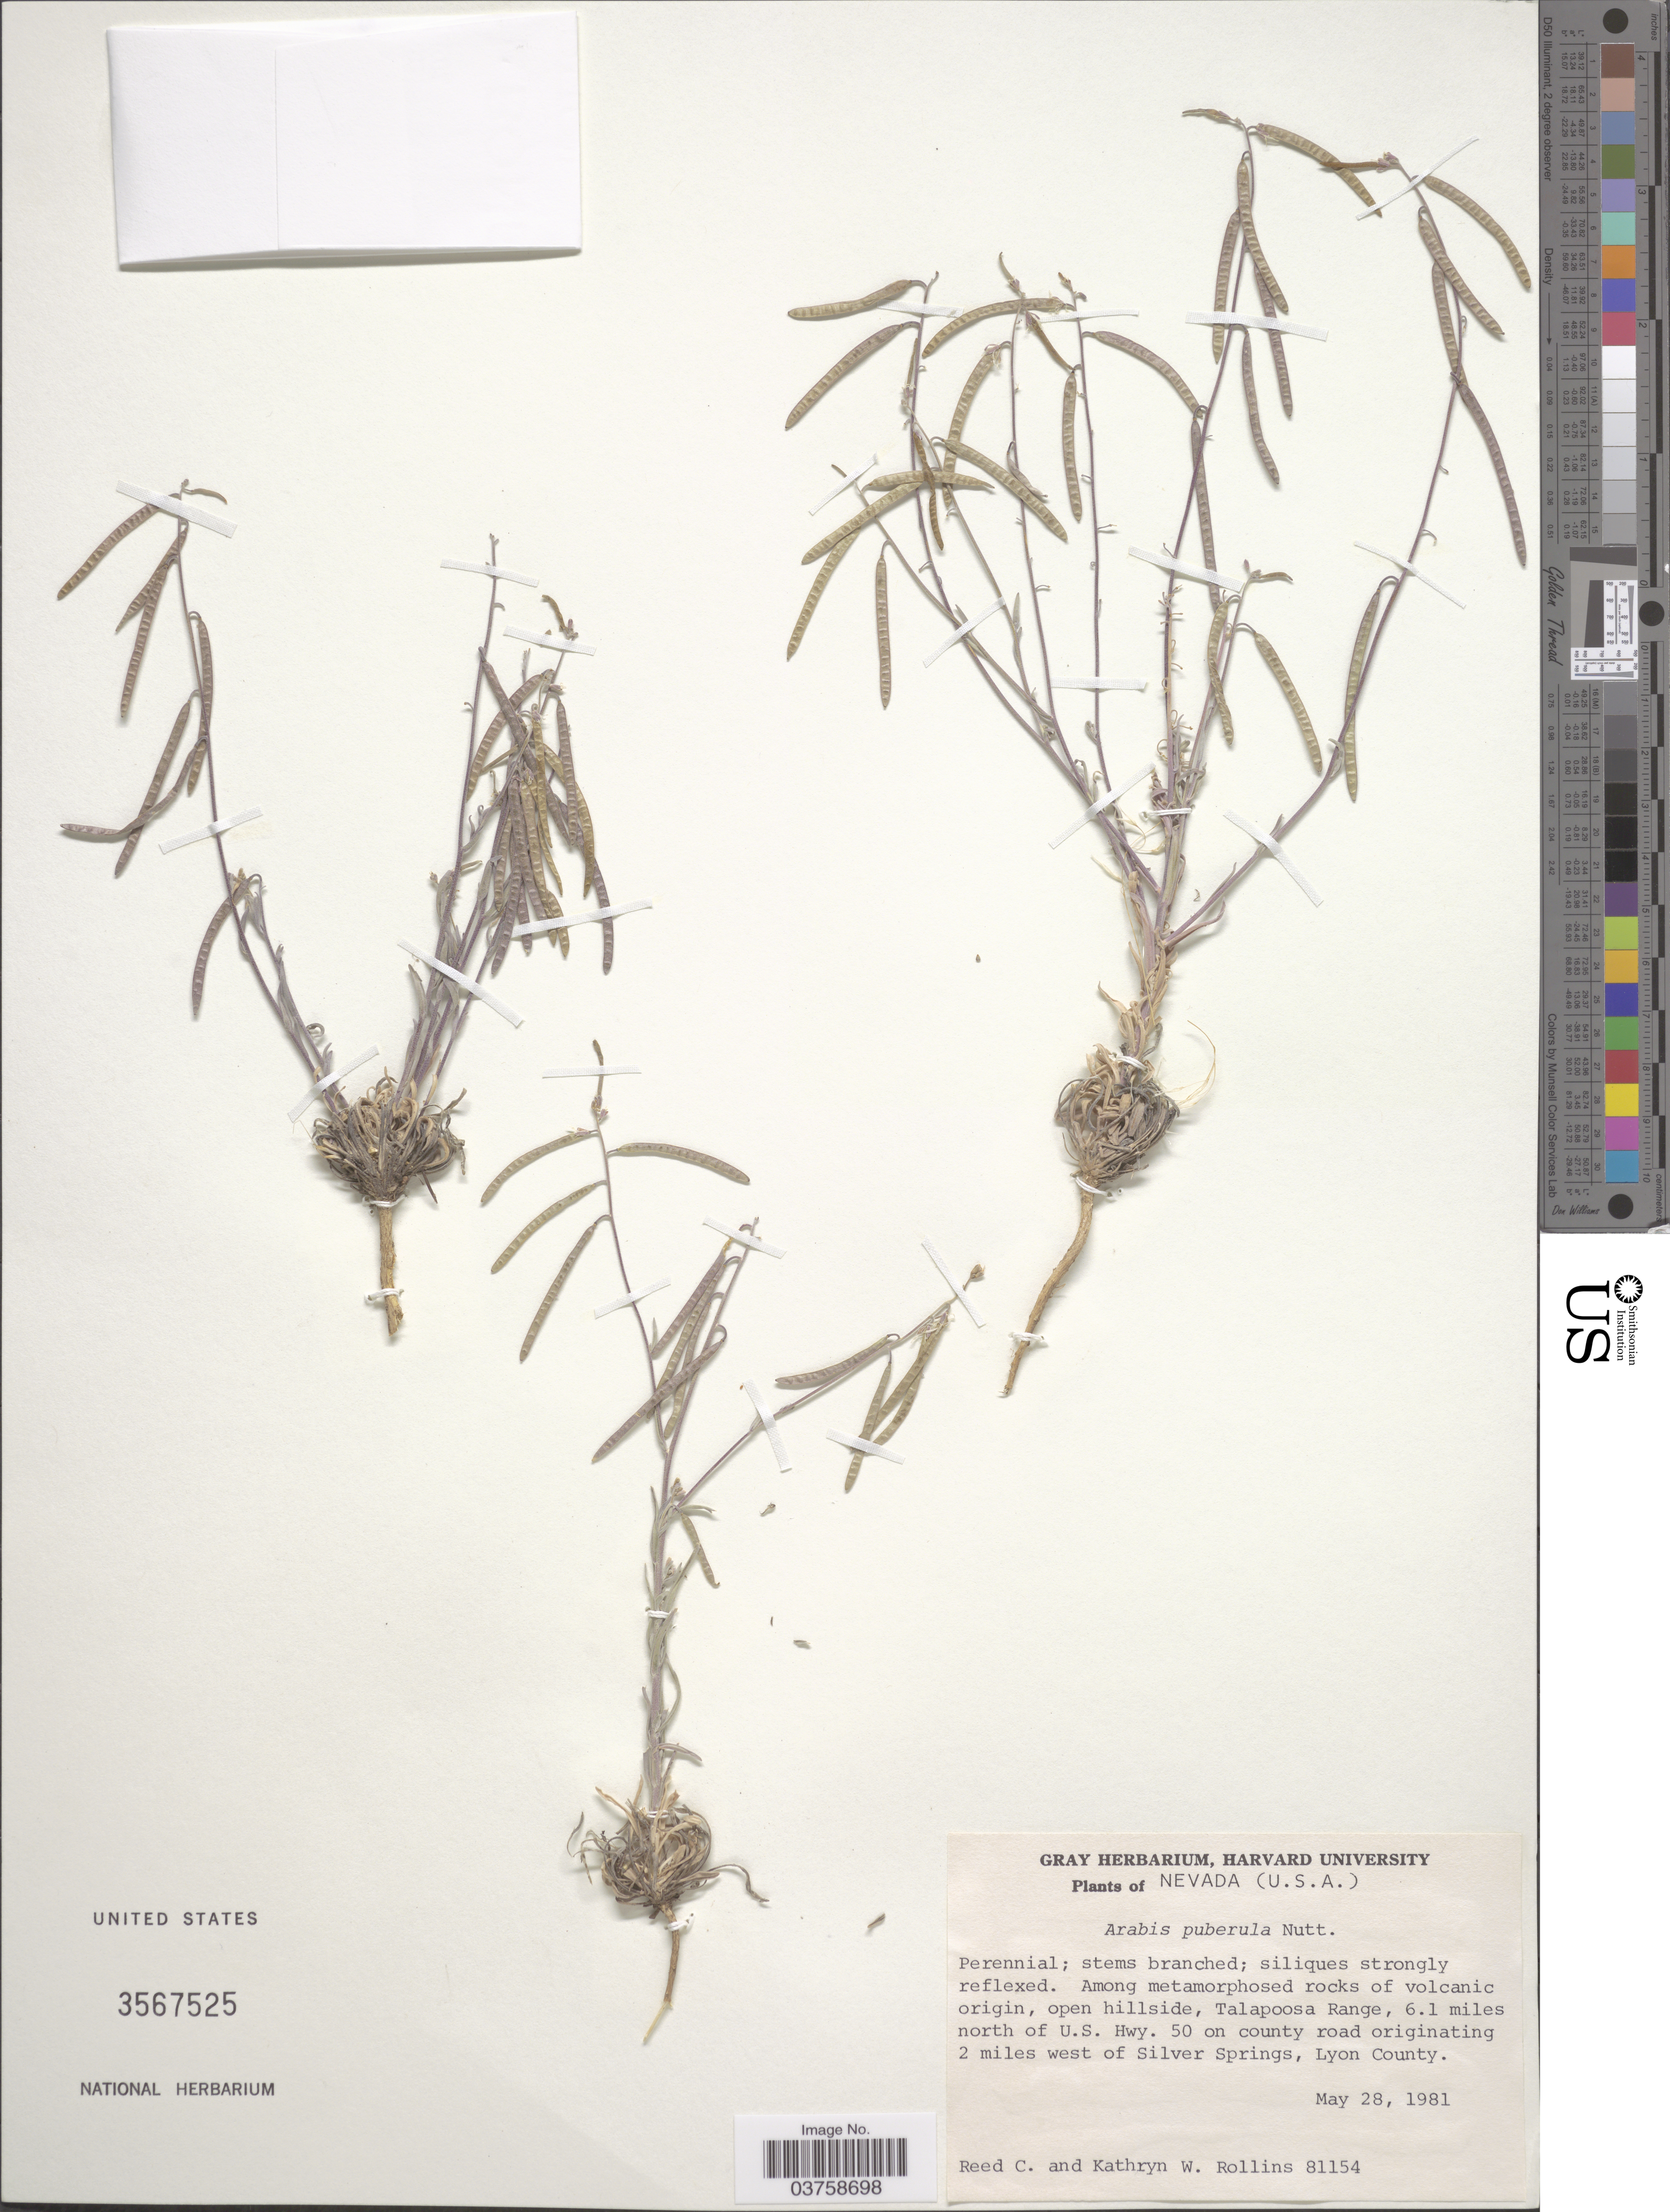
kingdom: Plantae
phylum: Tracheophyta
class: Magnoliopsida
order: Brassicales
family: Brassicaceae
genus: Arabis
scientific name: Arabis puberula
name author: Nutt.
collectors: R. C. Rollins & K. W. Rollins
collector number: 81154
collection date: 1981-05-28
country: United States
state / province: Nevada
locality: Talapoosa Range, 6.1 miles north of U.S. Hwy. 50 on county road originating 2 miles west of Silver Springs, Lyon County.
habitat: among metaphorosed rocks of volcanic origin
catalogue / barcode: US 3567525